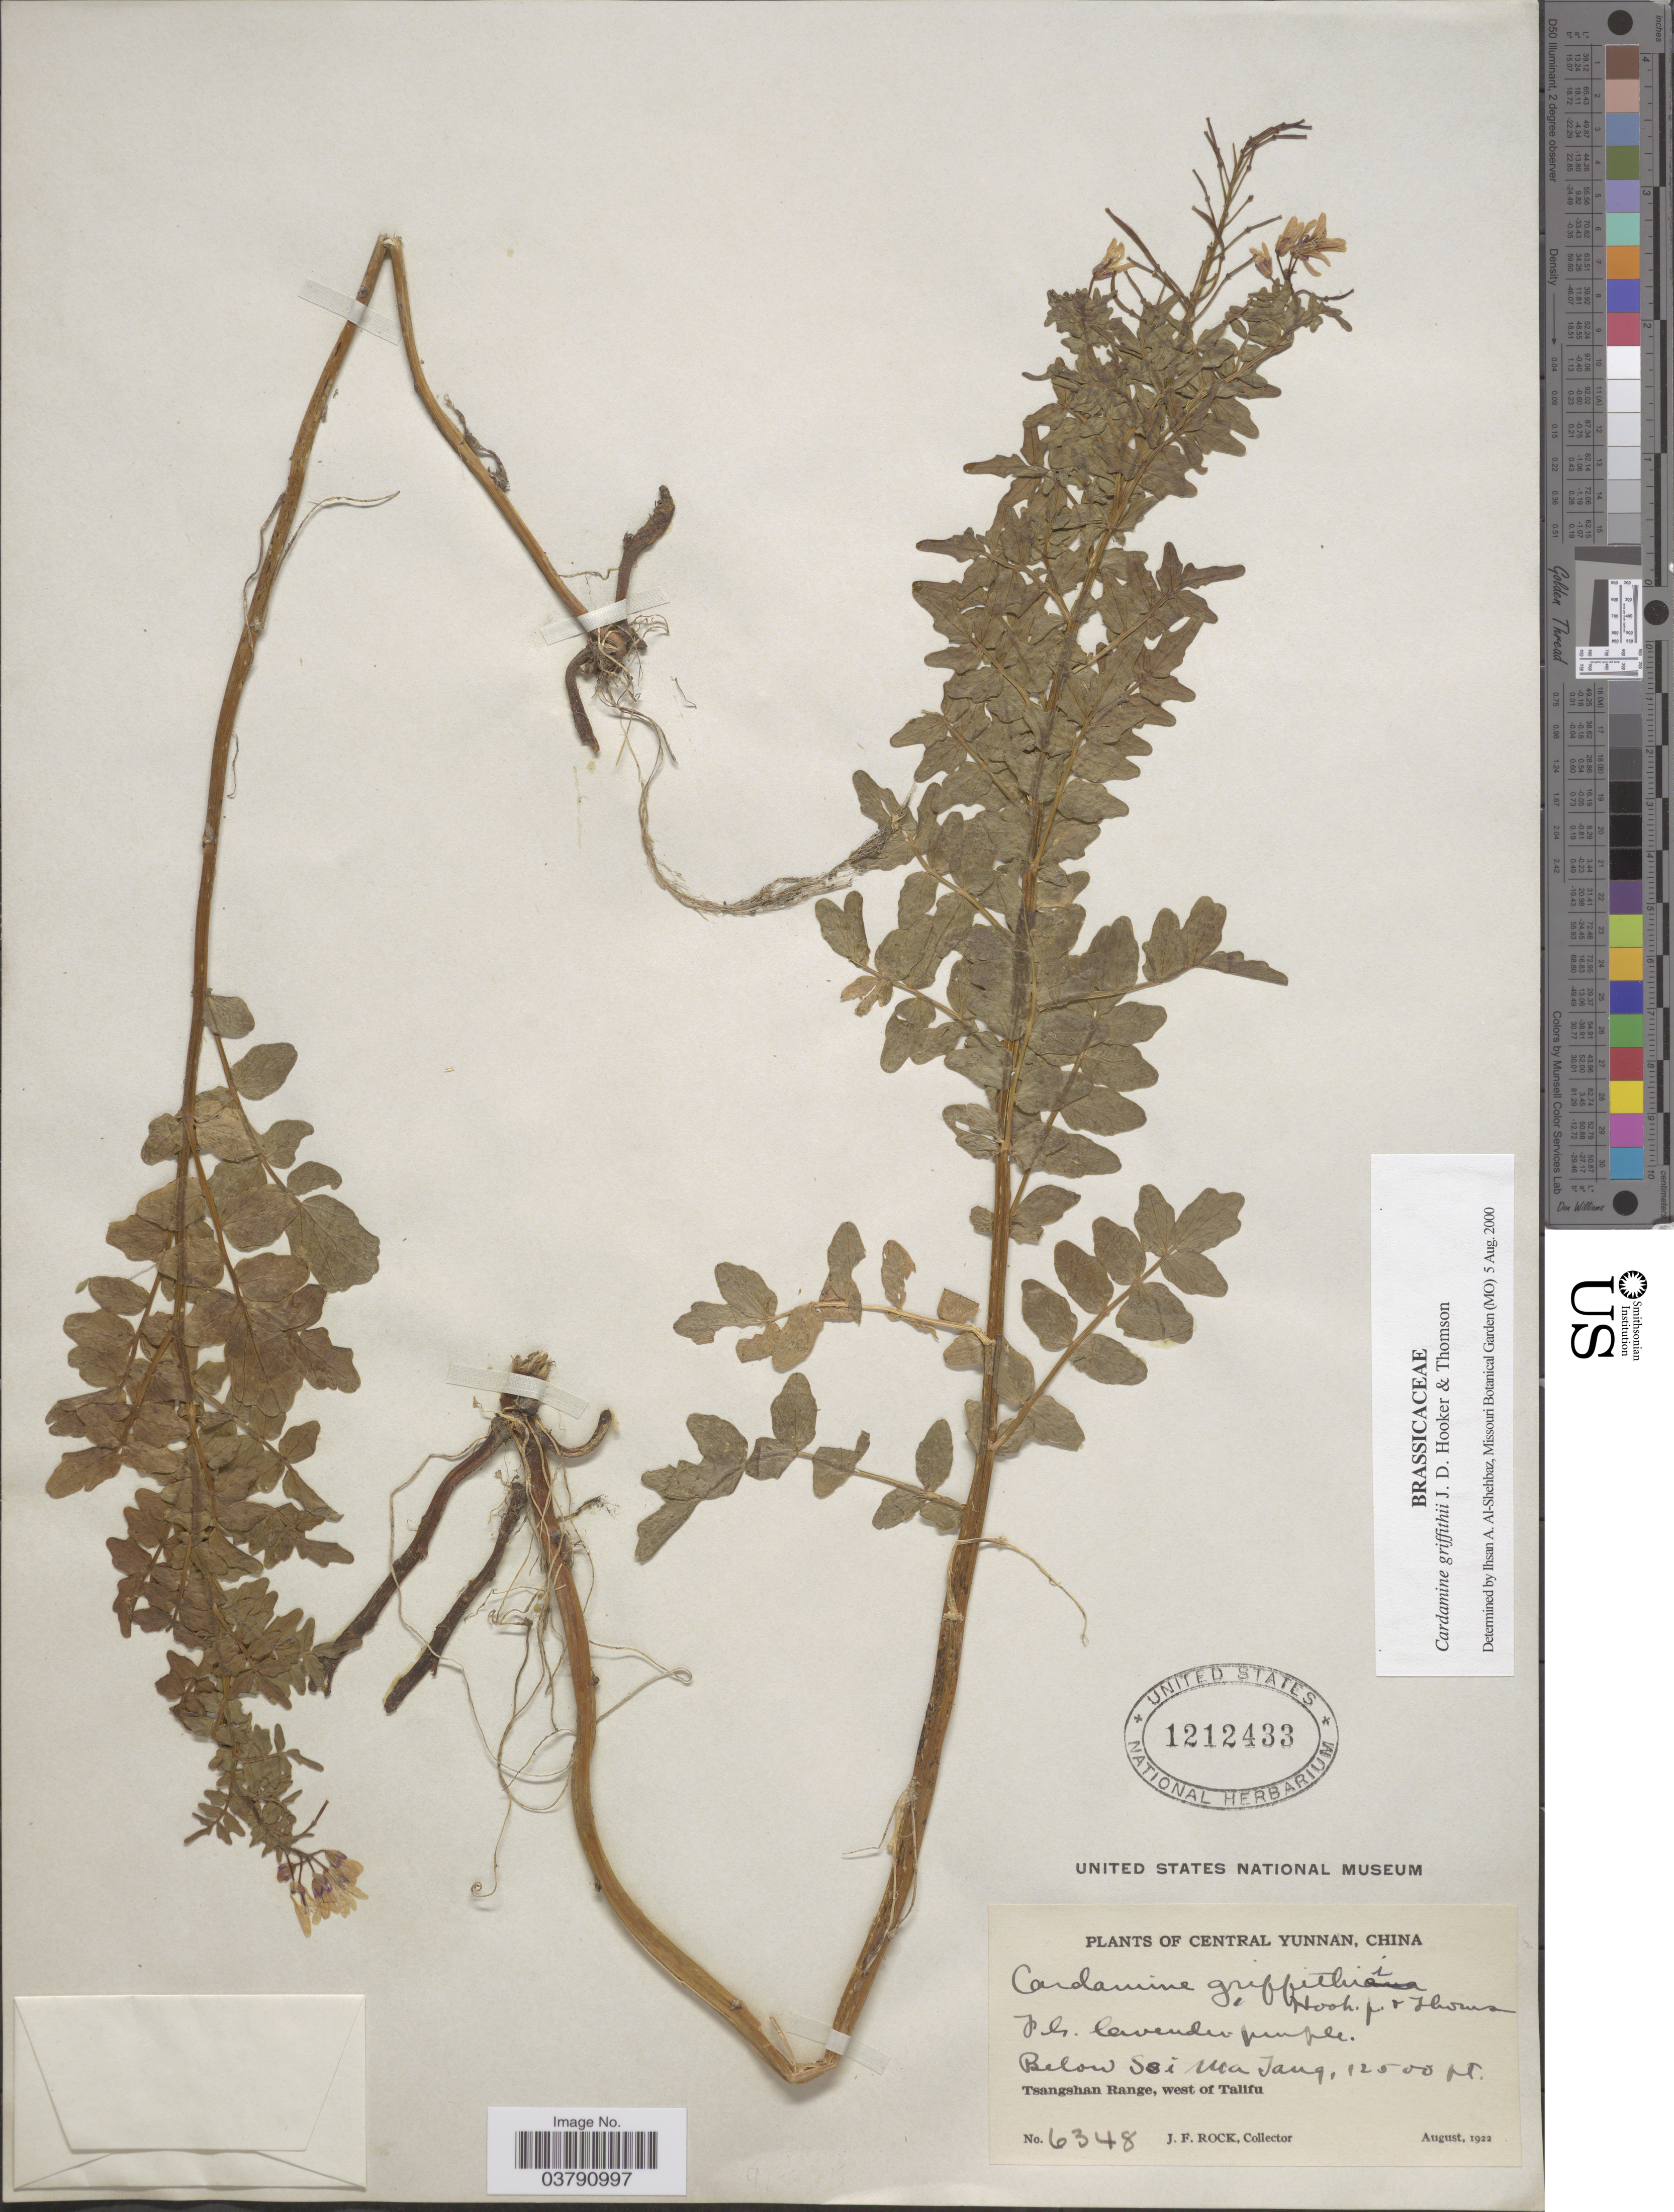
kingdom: Plantae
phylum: Tracheophyta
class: Magnoliopsida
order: Brassicales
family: Brassicaceae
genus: Cardamine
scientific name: Cardamine griffithii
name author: (Thomson) Hook. f.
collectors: J. Rock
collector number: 6348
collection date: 1922-08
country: China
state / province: Yunnan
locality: Central Yunnan. Below Ssi Ma Jang, Tsangshan Range, west of Talifu.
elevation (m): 3810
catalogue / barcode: US 1212433